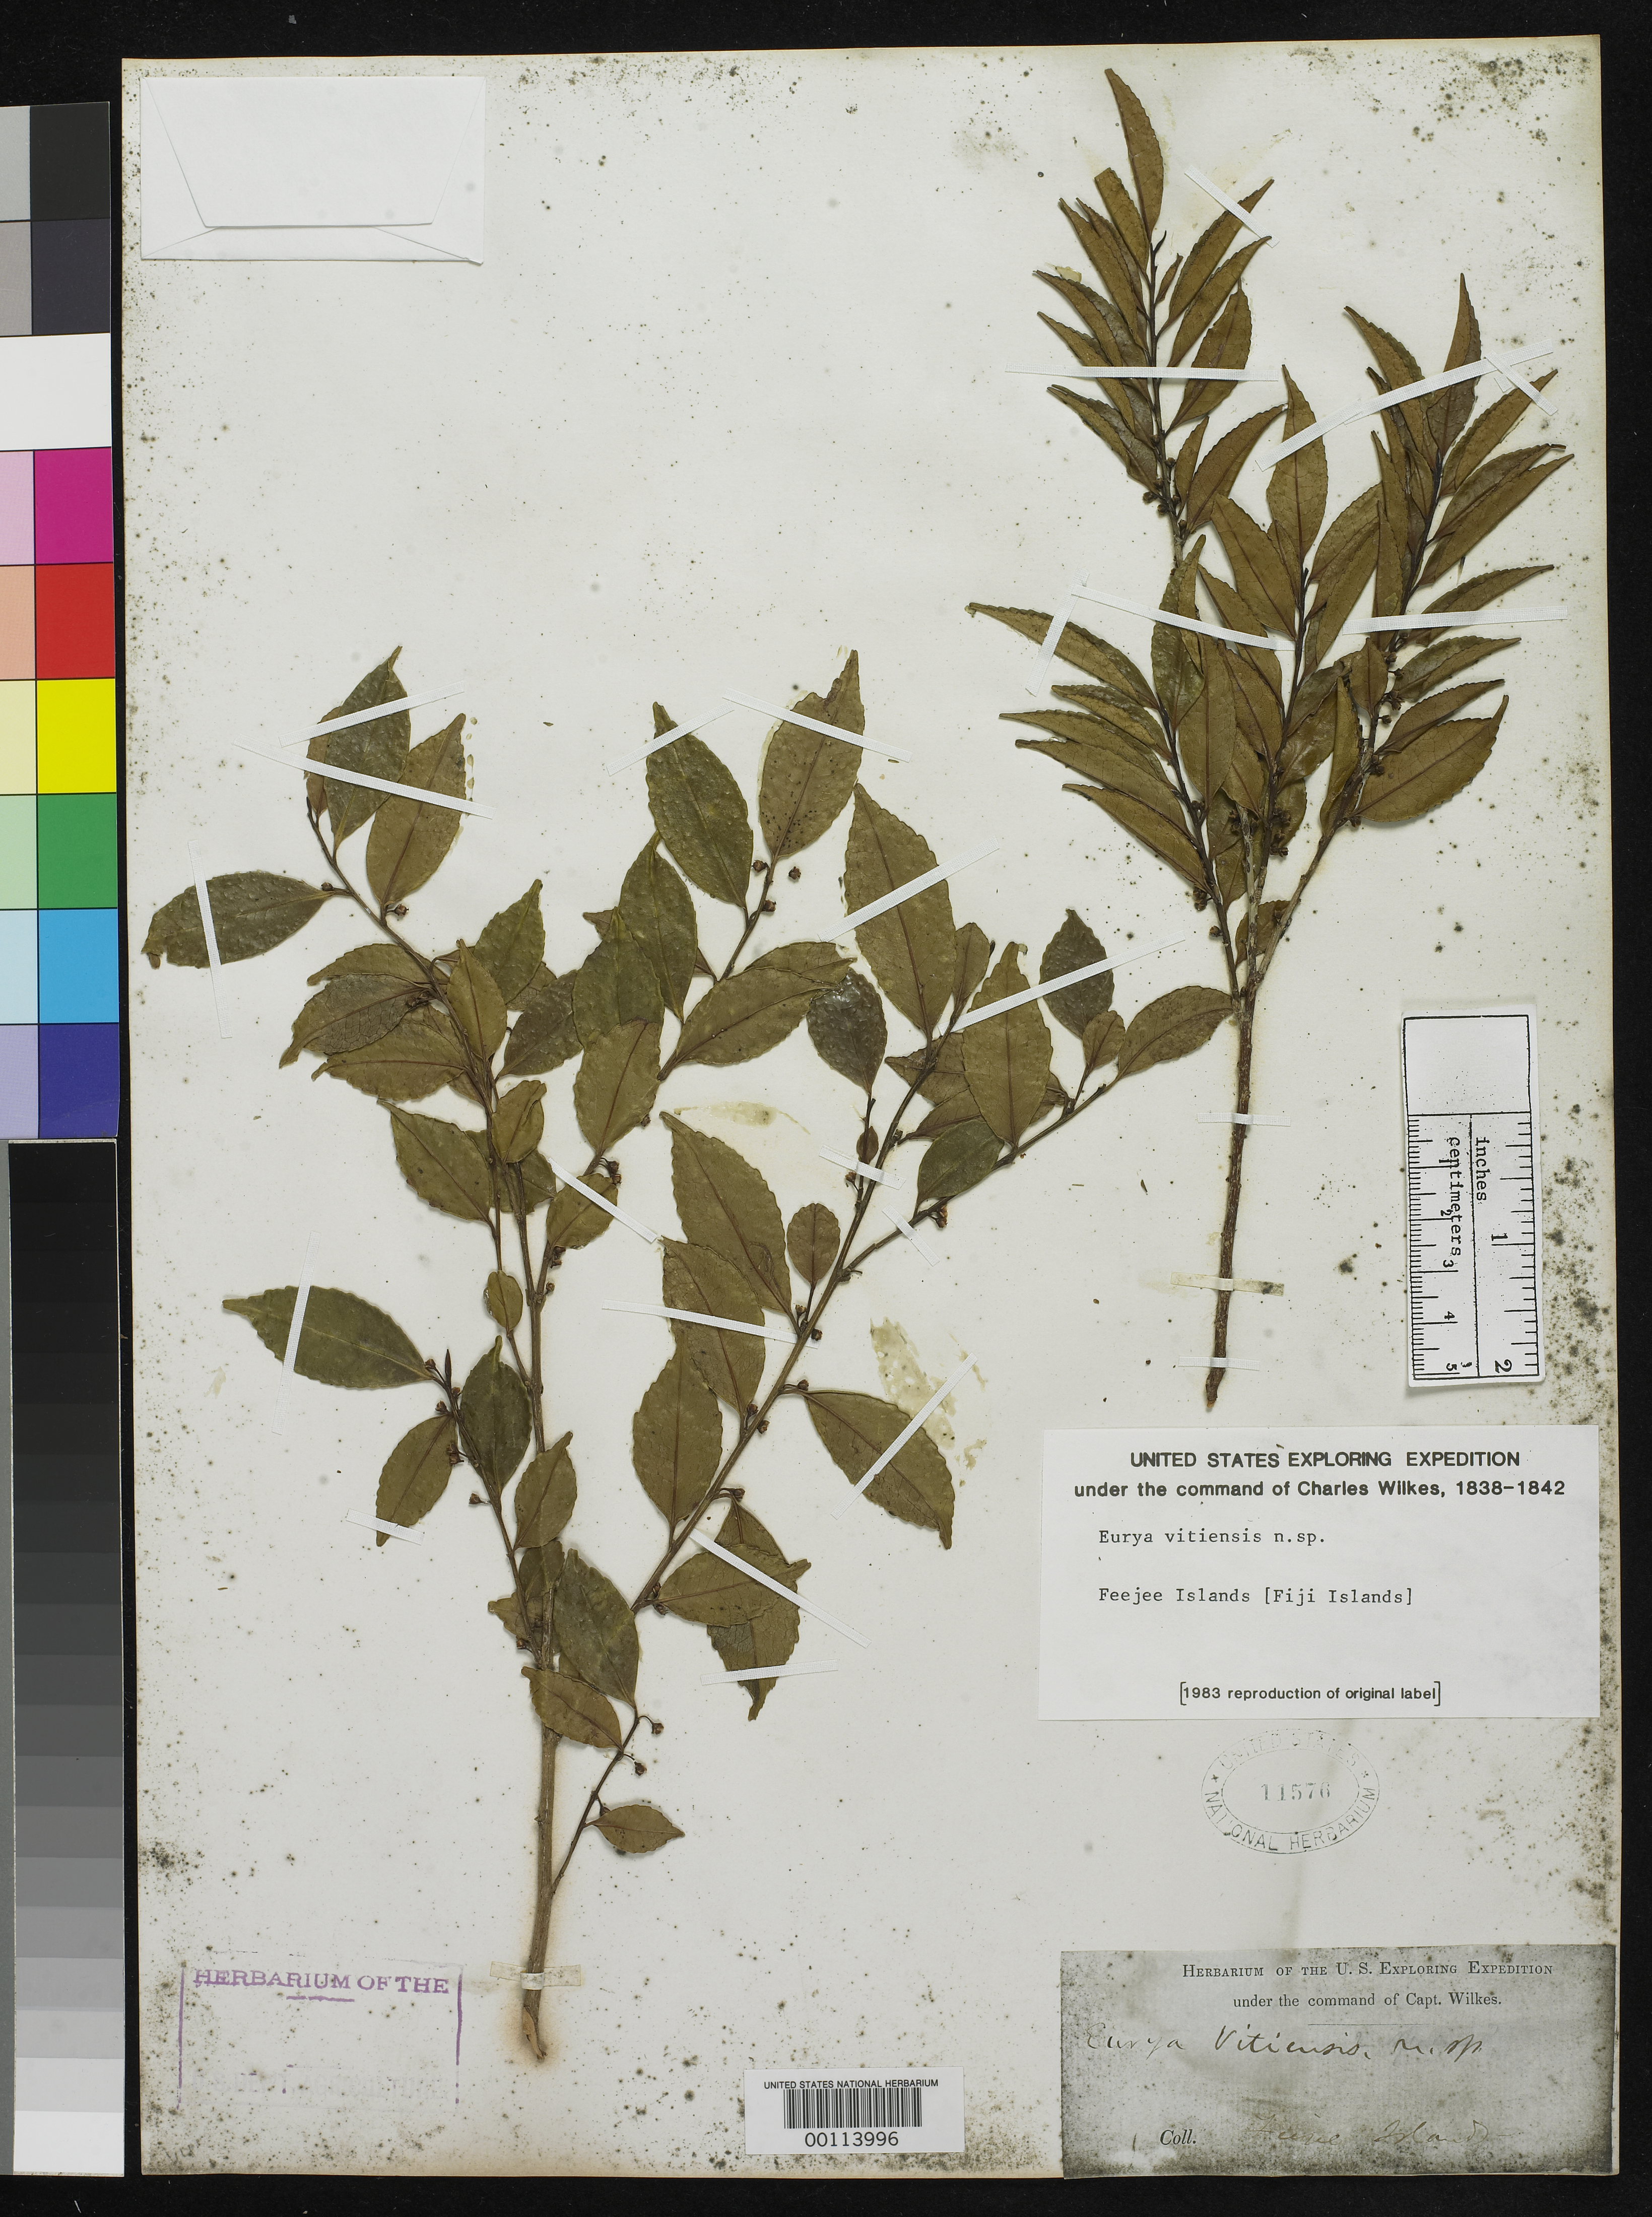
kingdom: Plantae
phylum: Tracheophyta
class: Magnoliopsida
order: Ericales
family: Pentaphylacaceae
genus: Eurya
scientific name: Eurya vitiensis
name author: A. Gray in Wilkes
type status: Type Collection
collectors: Wilkes Explor. Exped.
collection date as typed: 1838 to -- --- 1842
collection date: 1838/1842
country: Fiji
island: Ovalau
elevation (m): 610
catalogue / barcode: US 11576